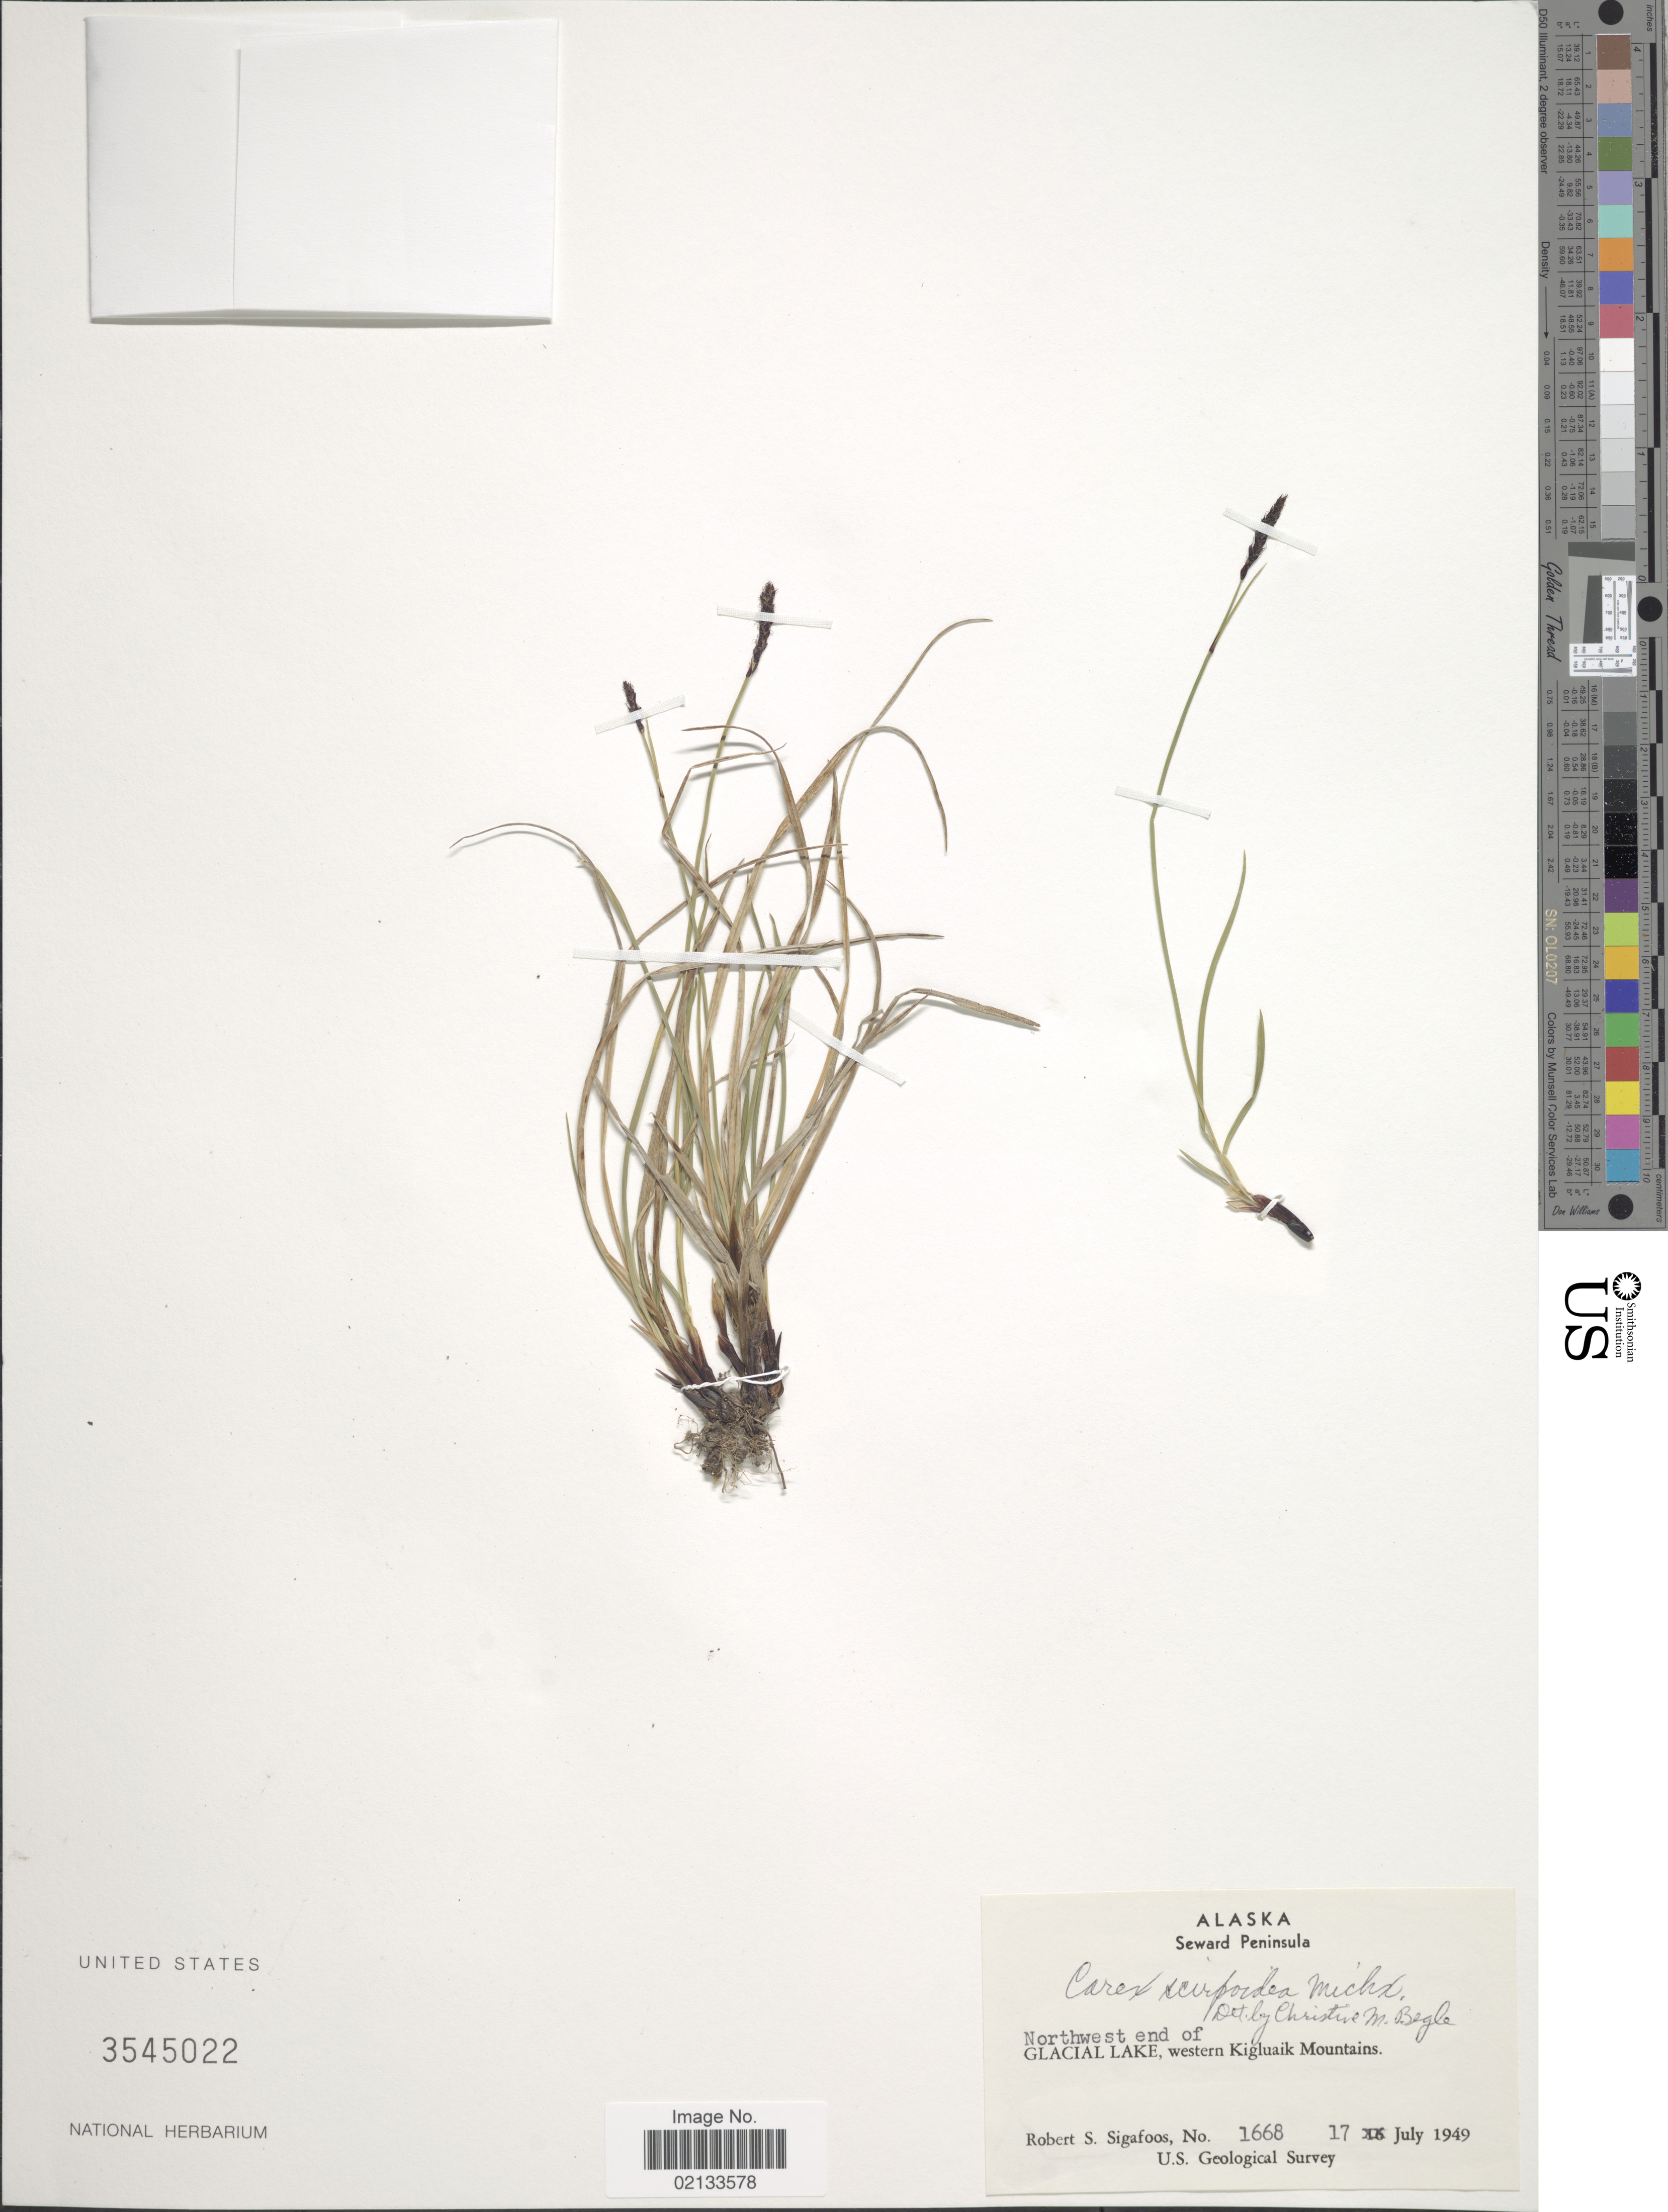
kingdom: Plantae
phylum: Tracheophyta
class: Liliopsida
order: Poales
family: Cyperaceae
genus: Carex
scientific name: Carex scirpoidea subsp. scirpoidea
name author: Michx.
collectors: R. Sigafoos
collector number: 1668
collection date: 1949-07-17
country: United States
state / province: Alaska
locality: Seward Peninsula, Northwest end of Glacial Lake, western Kigluaik Mountains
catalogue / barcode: US 3545022